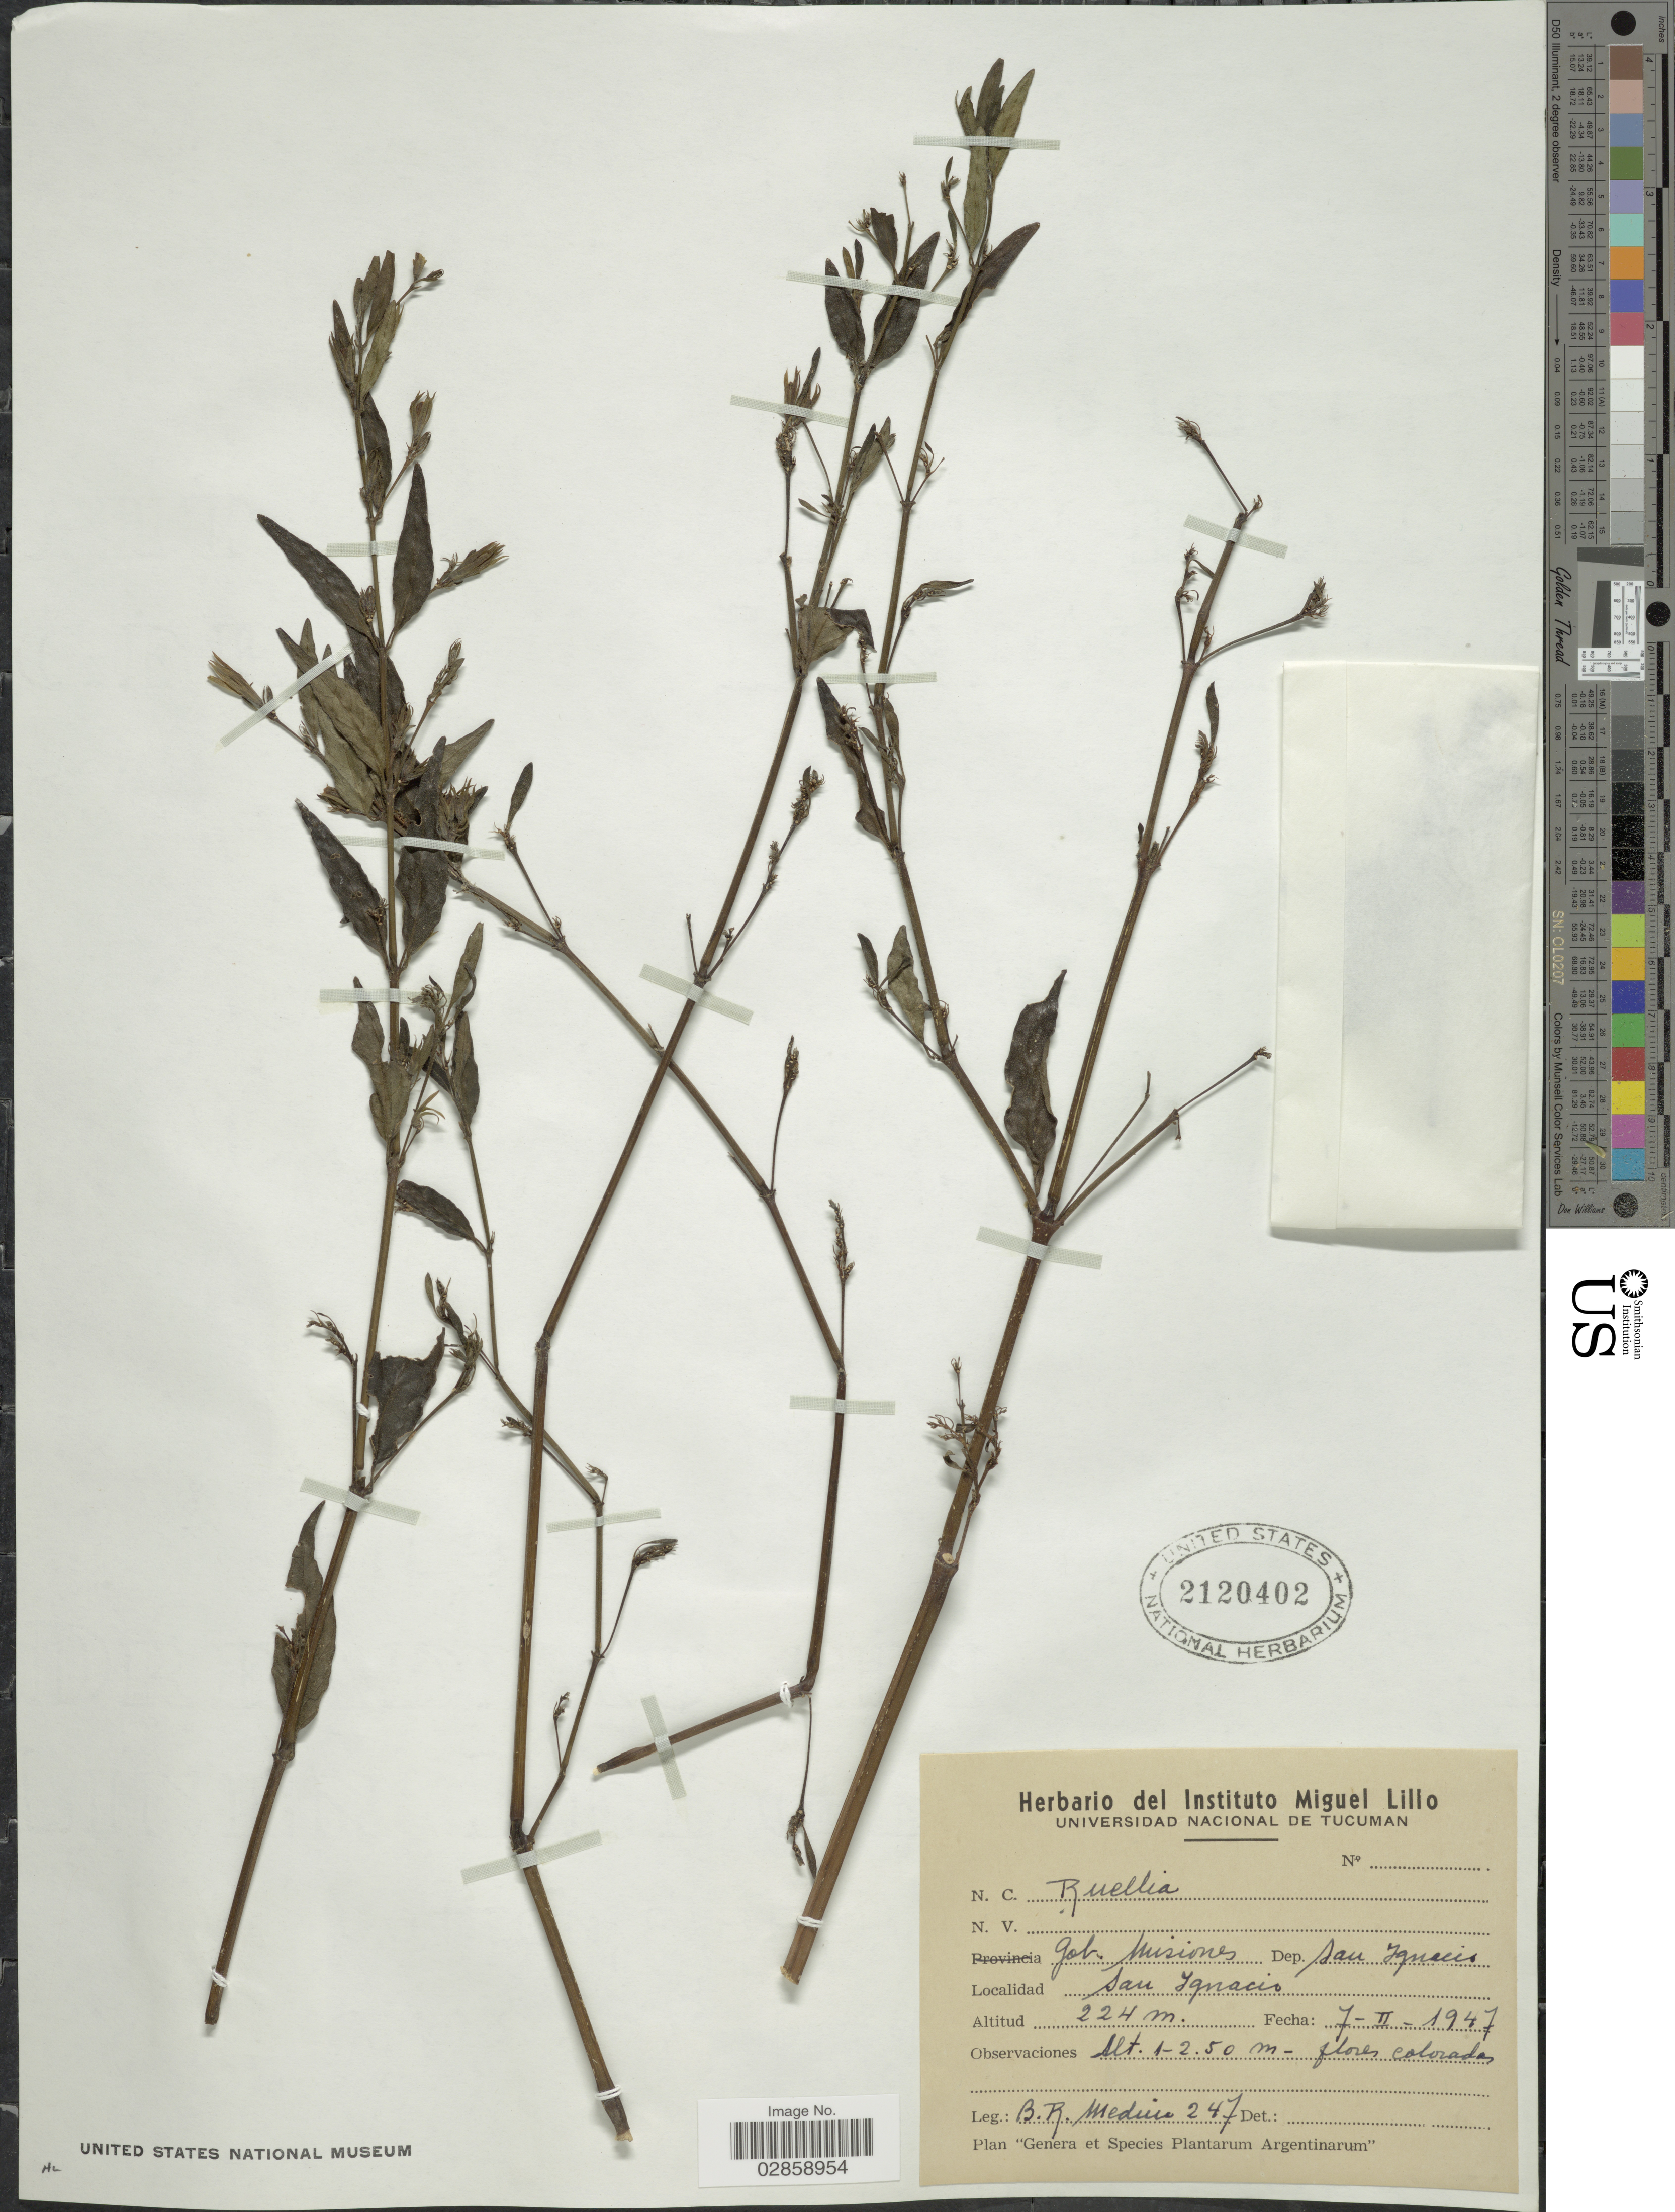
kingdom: Plantae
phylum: Tracheophyta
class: Magnoliopsida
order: Lamiales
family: Acanthaceae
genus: Ruellia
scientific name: Ruellia angustiflora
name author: (Nees) Lindau ex Rambo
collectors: B. Medina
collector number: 247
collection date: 1947-02-07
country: Argentina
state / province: Misiones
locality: Gob. Misiones. Dep. San Ignacio. San Ignacio.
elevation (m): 224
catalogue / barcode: US 2120402